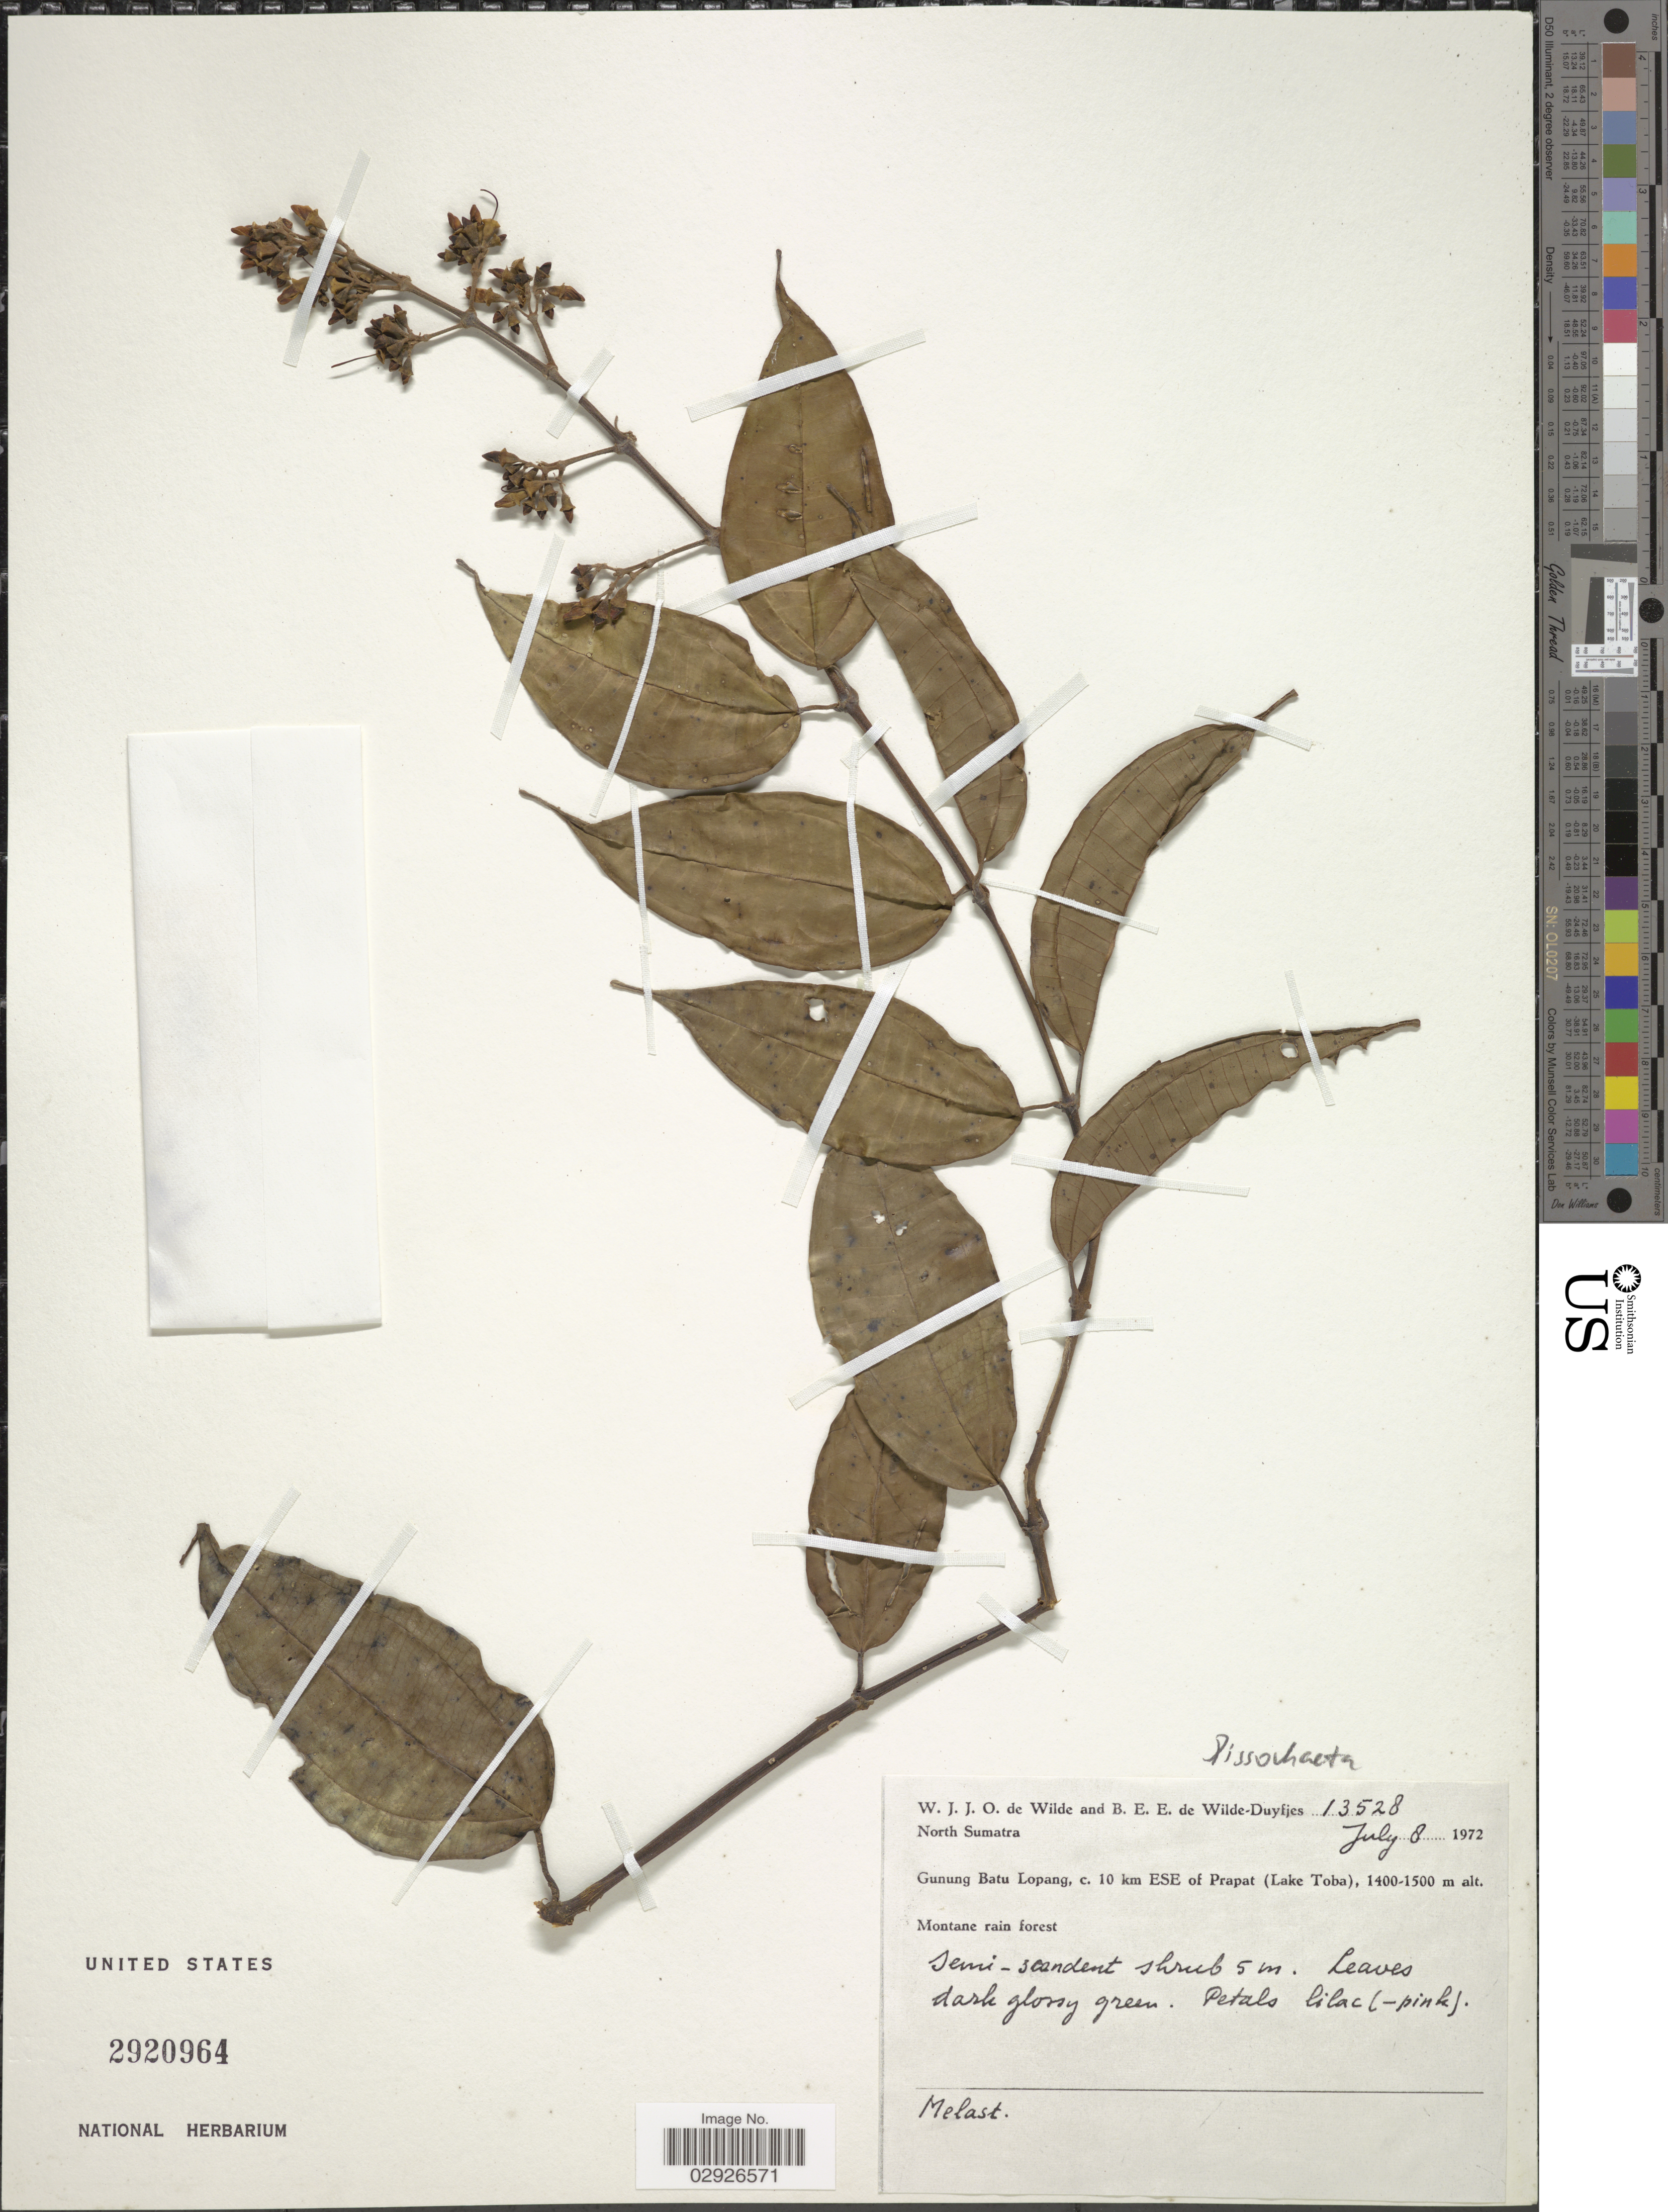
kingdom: Plantae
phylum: Tracheophyta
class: Magnoliopsida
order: Myrtales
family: Melastomataceae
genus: Dissochaeta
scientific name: Dissochaeta sp.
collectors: W. J. de Wilde & B. E. de Wilde-Duyfjes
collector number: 13528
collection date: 1972-07-08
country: Indonesia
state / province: Sumatra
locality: North Sumatra. Gunung Batu Lopang, c. 10 km ESE of Prapat (Lake Toba).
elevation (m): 1400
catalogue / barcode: US 2920964